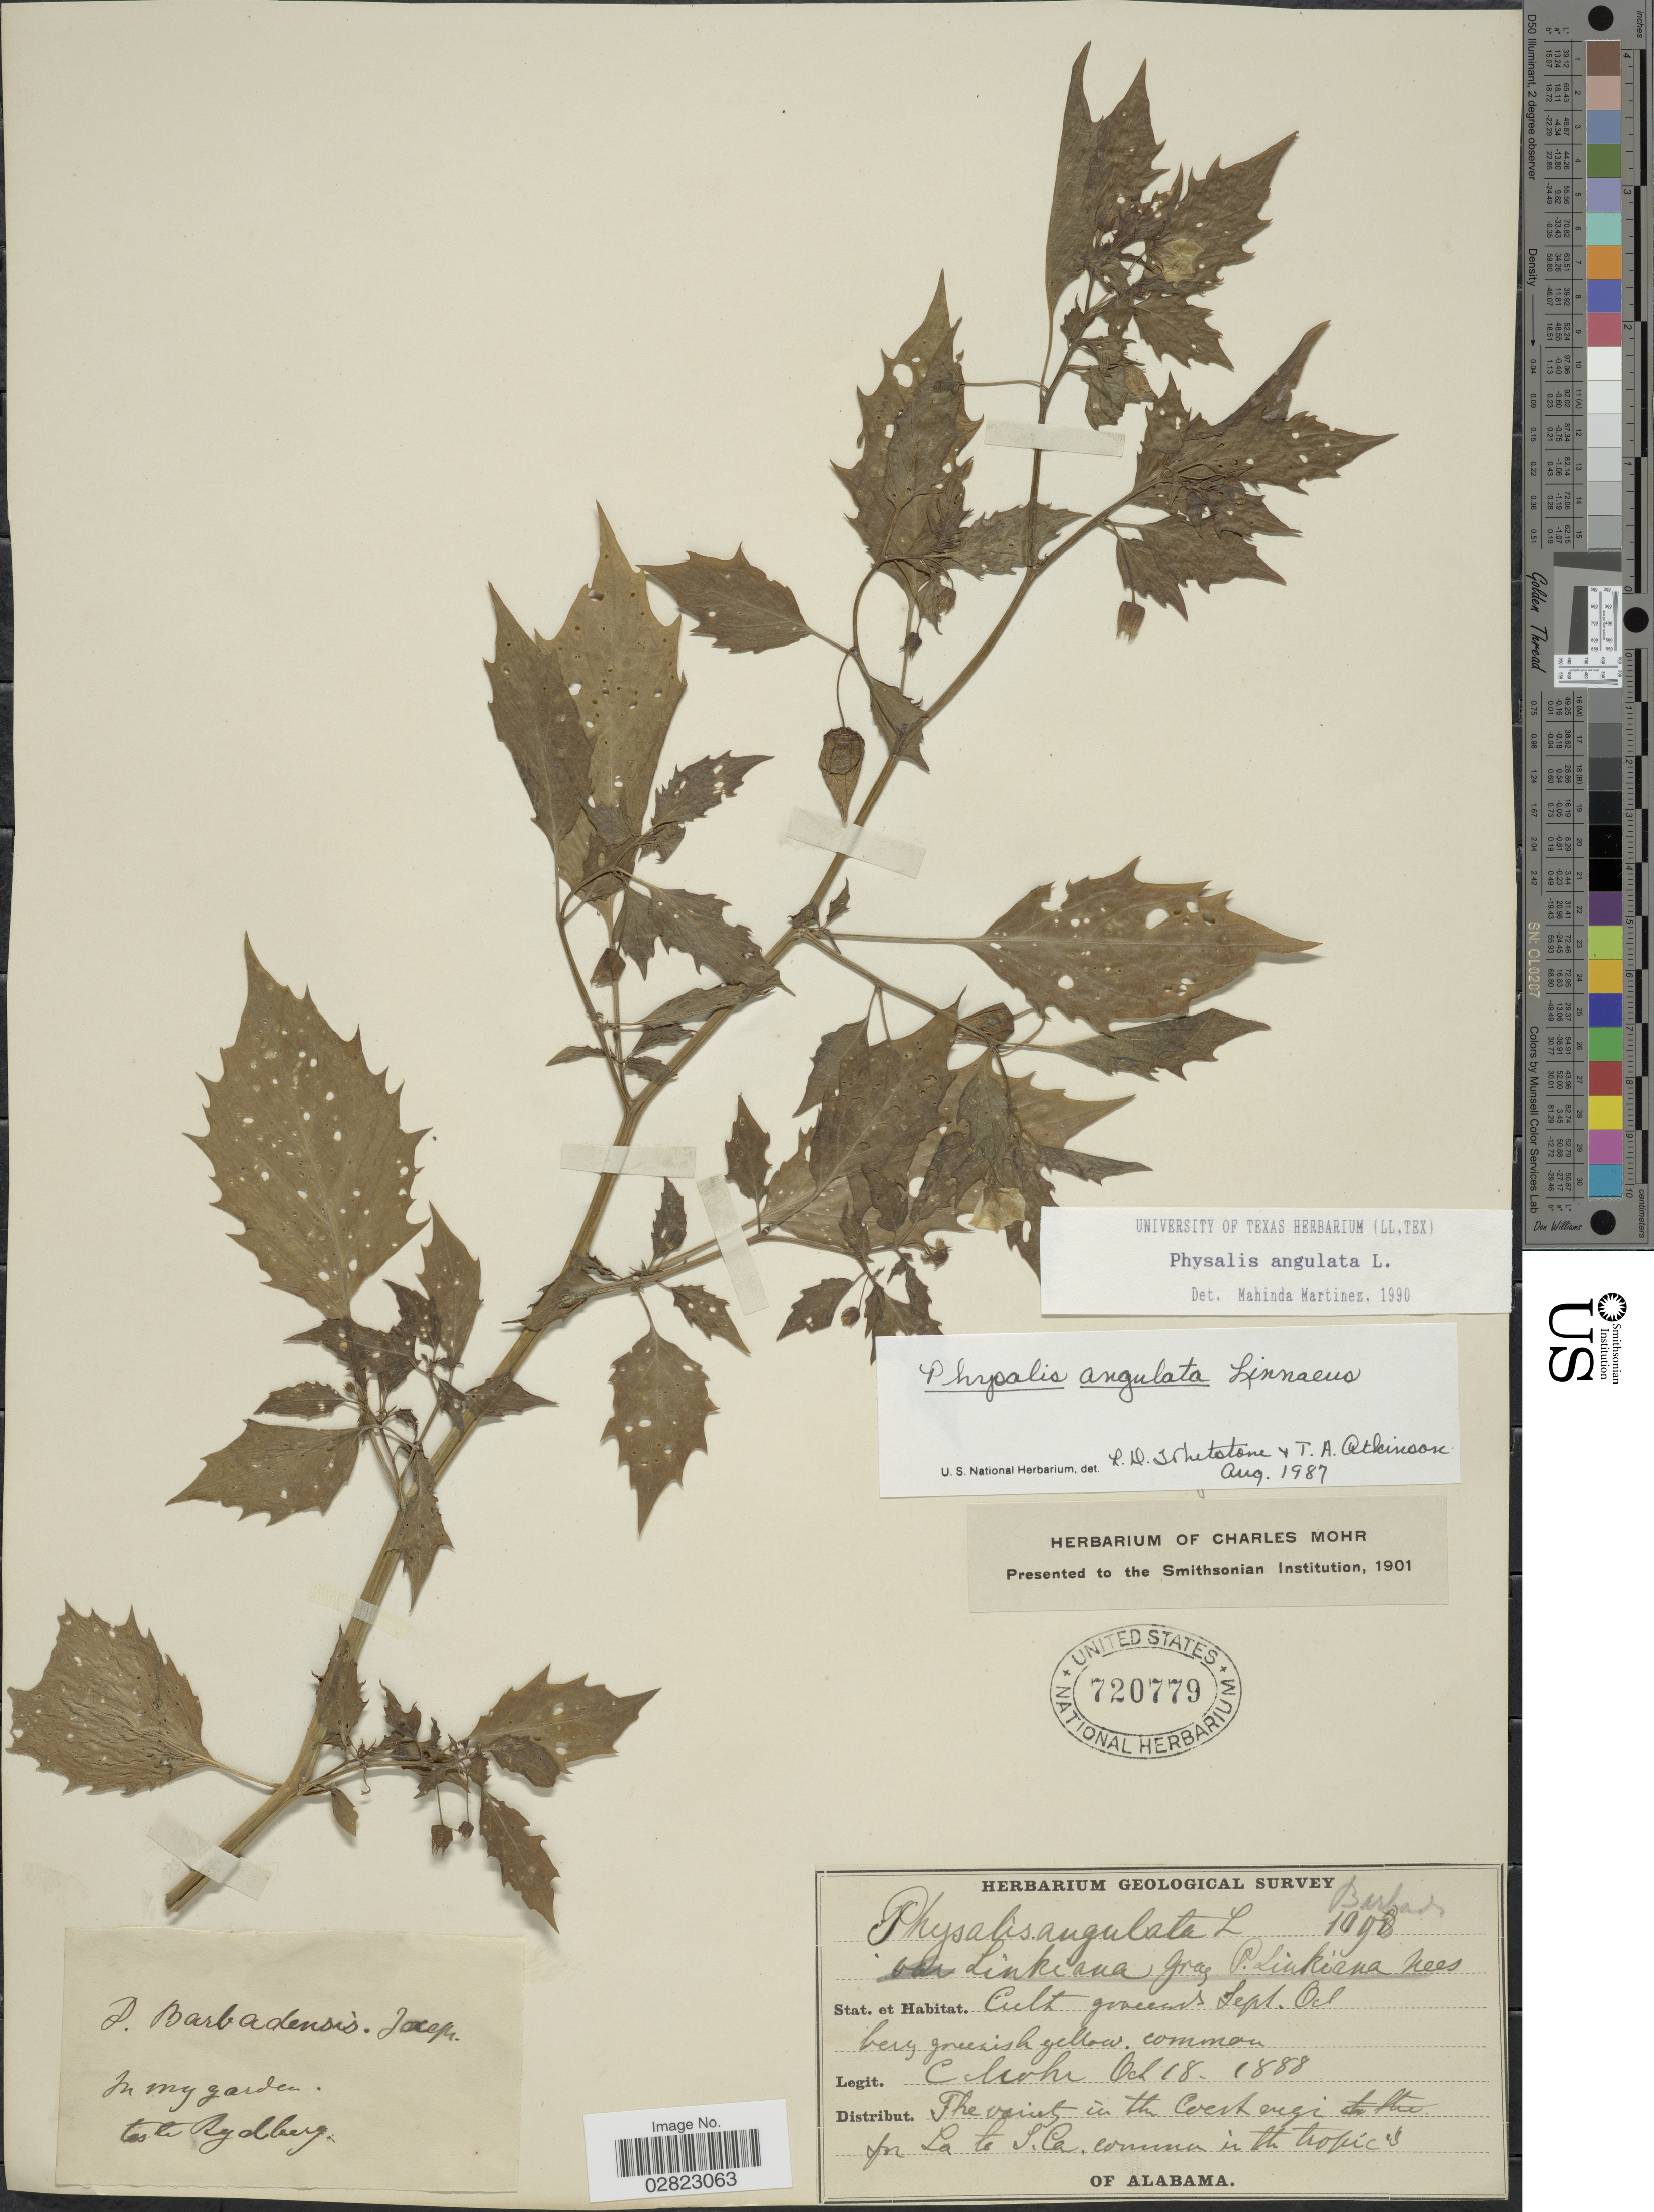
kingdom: Plantae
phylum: Tracheophyta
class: Magnoliopsida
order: Solanales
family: Solanaceae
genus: Physalis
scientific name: Physalis angulata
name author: L.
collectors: Mohr, C. T. (herbarium)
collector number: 1098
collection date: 1888-10-18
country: United States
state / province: Alabama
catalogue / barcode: US 720779